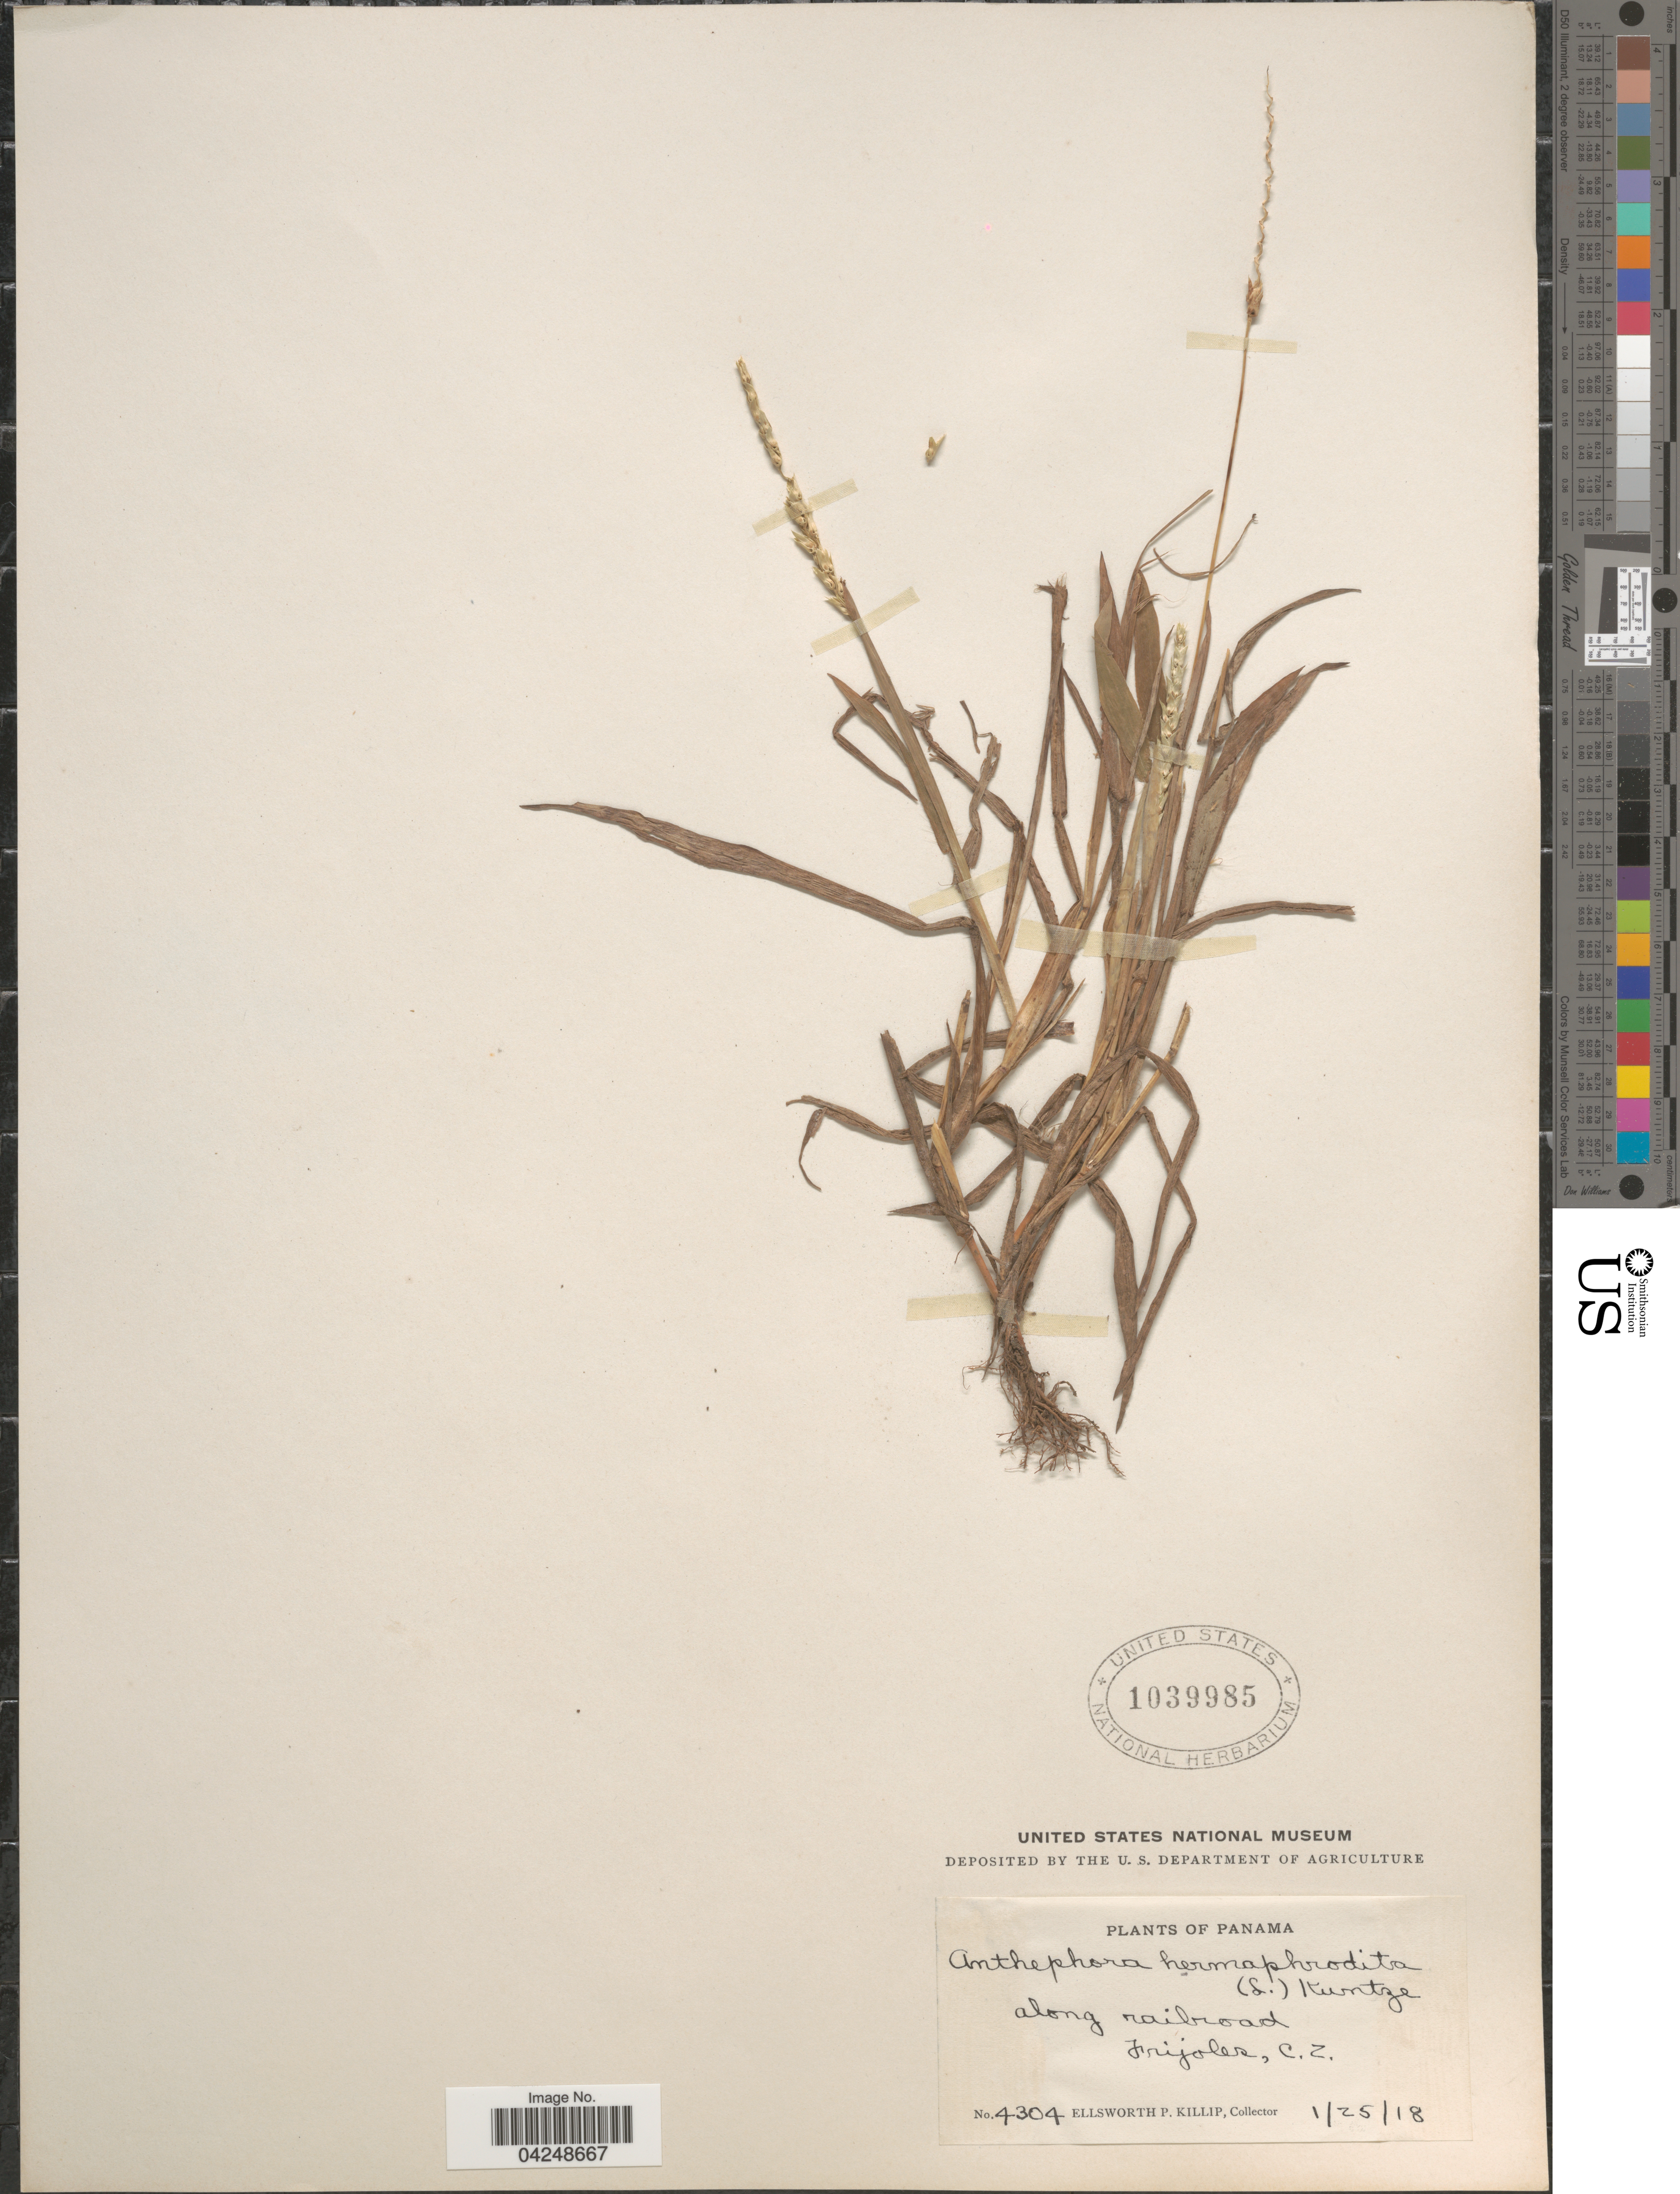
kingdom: Plantae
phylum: Tracheophyta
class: Liliopsida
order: Poales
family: Poaceae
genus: Anthephora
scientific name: Anthephora hermaphrodita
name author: (L.) Kuntze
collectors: E. P. Killip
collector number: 4304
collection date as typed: Transcribed d/m/y: 25/1/18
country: Panama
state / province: Colón / Panamá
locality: Along railroad Frijoles.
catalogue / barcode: US 1039985